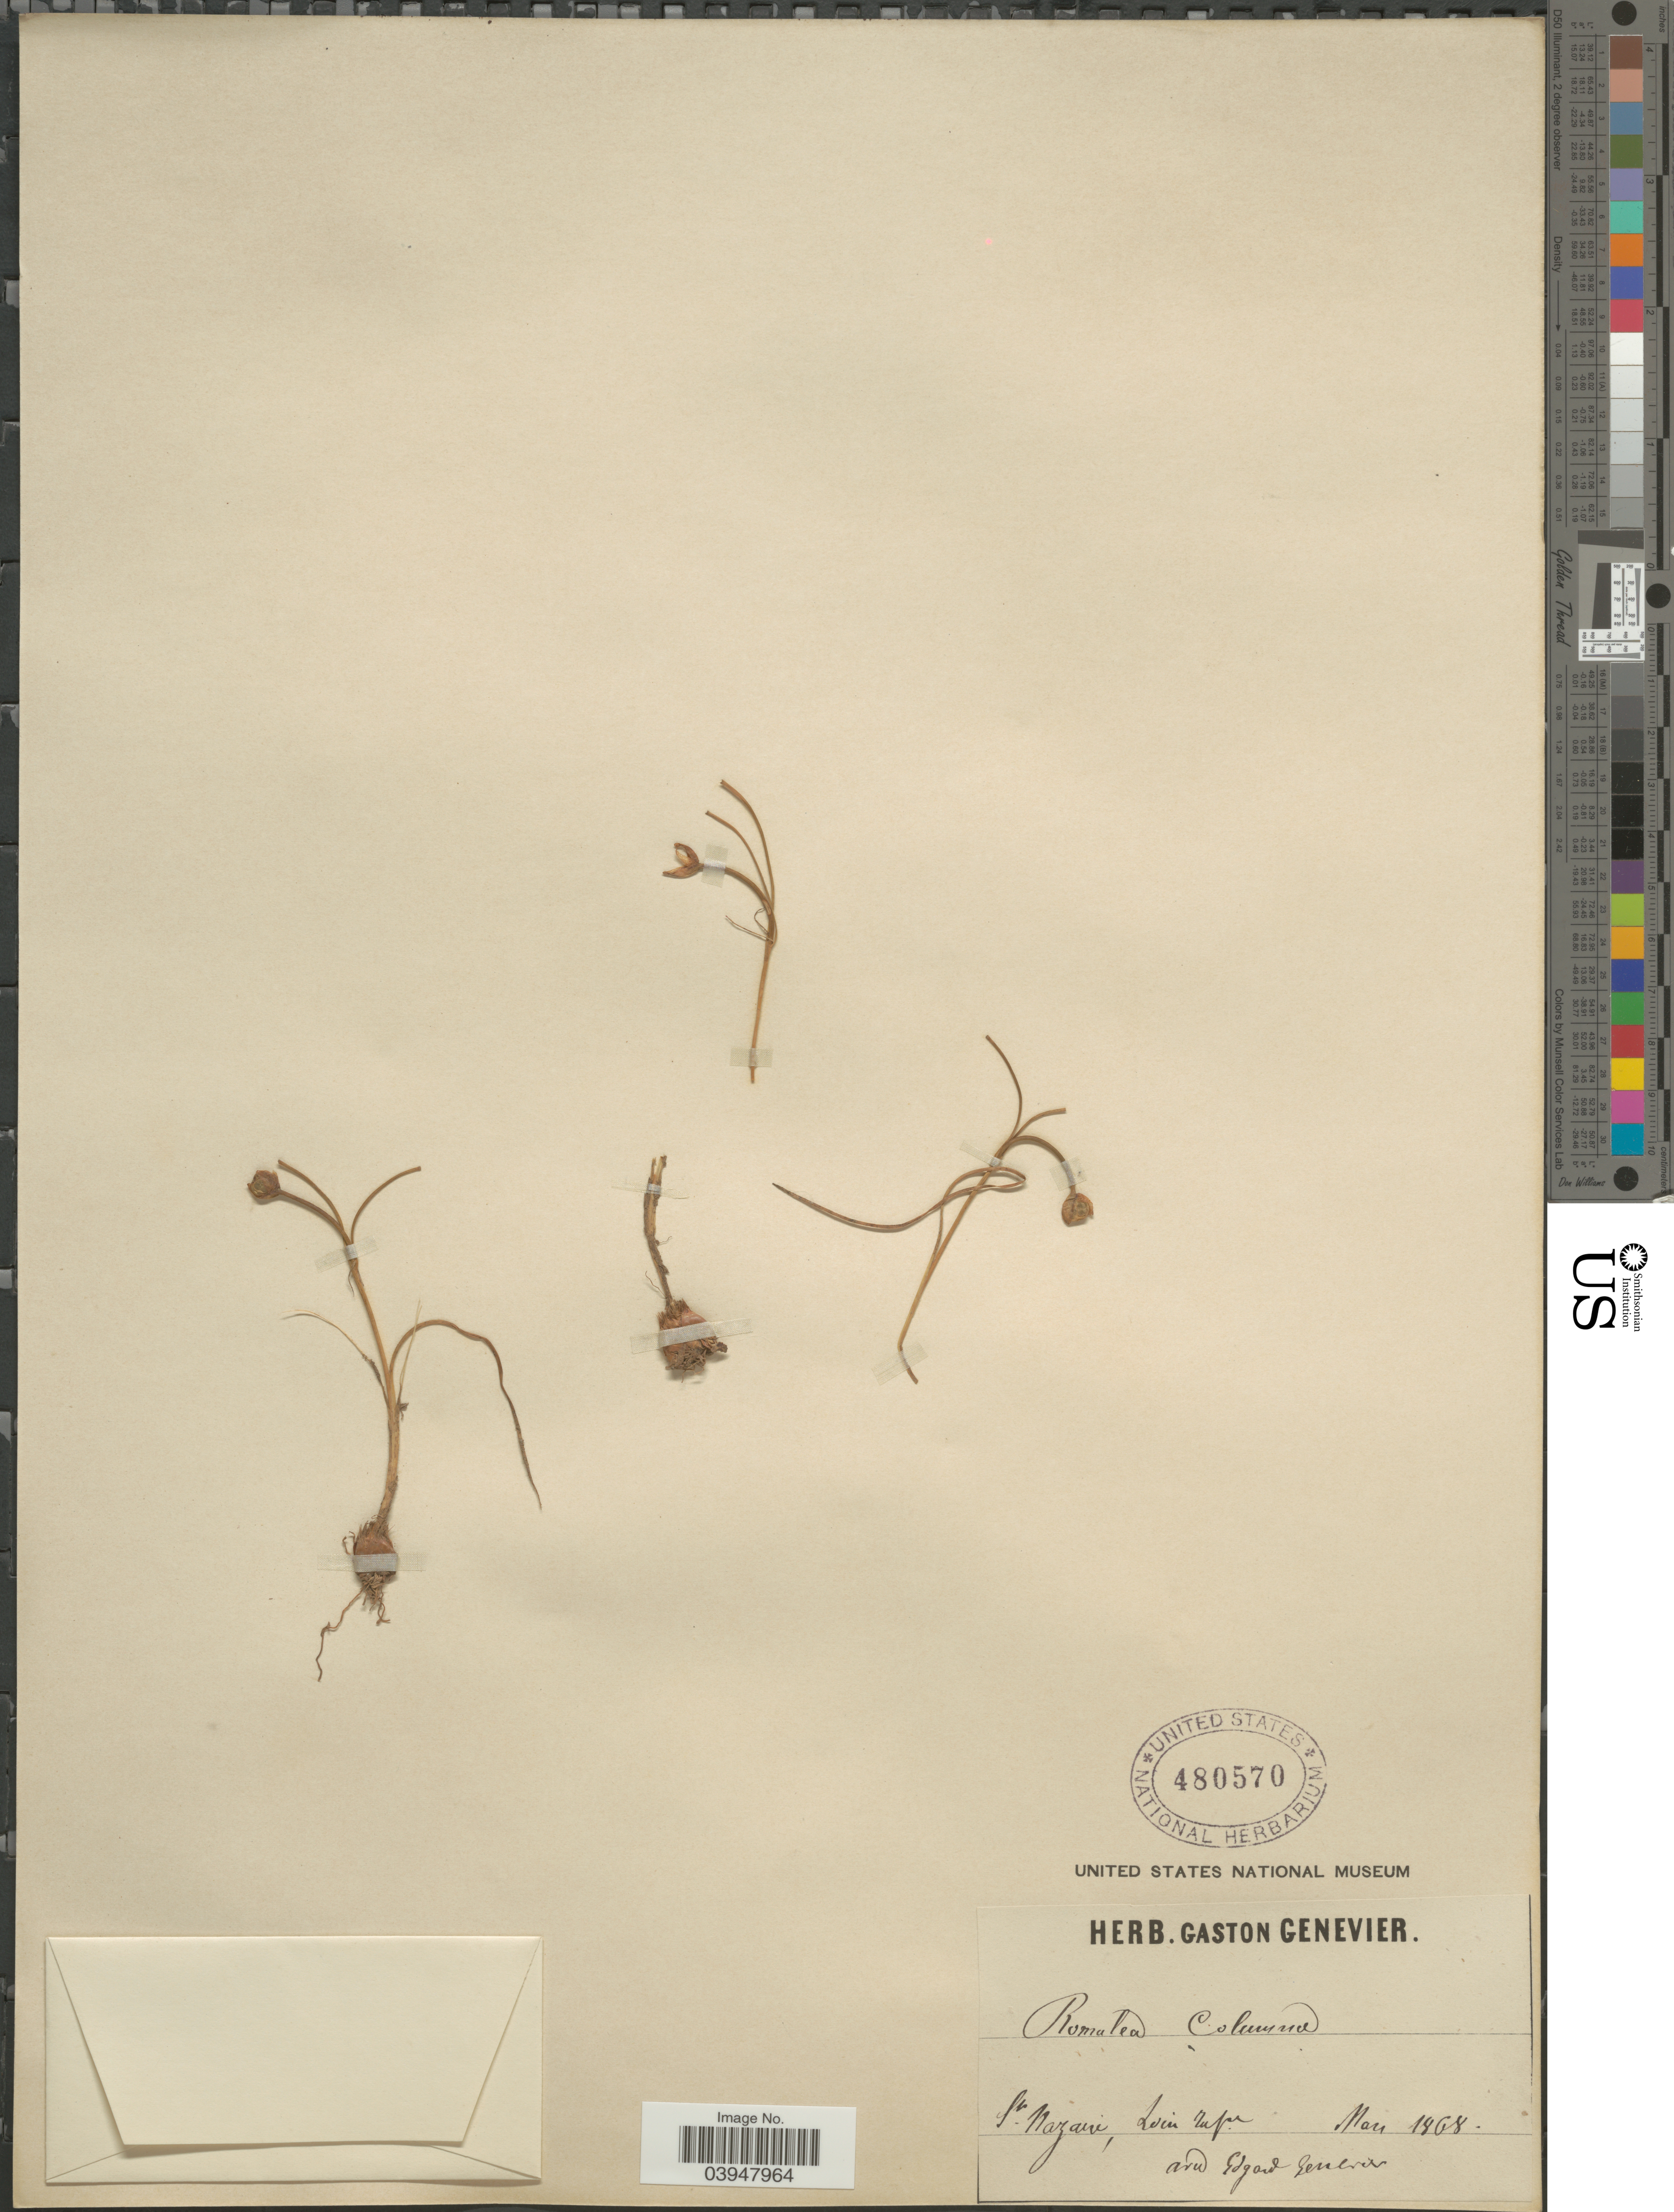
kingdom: Plantae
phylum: Tracheophyta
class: Liliopsida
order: Asparagales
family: Iridaceae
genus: Romulea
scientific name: Romulea columnae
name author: Sebast. & Mauri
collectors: G. Genevier & E. Genevier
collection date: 1868-03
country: France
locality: St. Nazaire, Loire Infe.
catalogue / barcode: US 480570